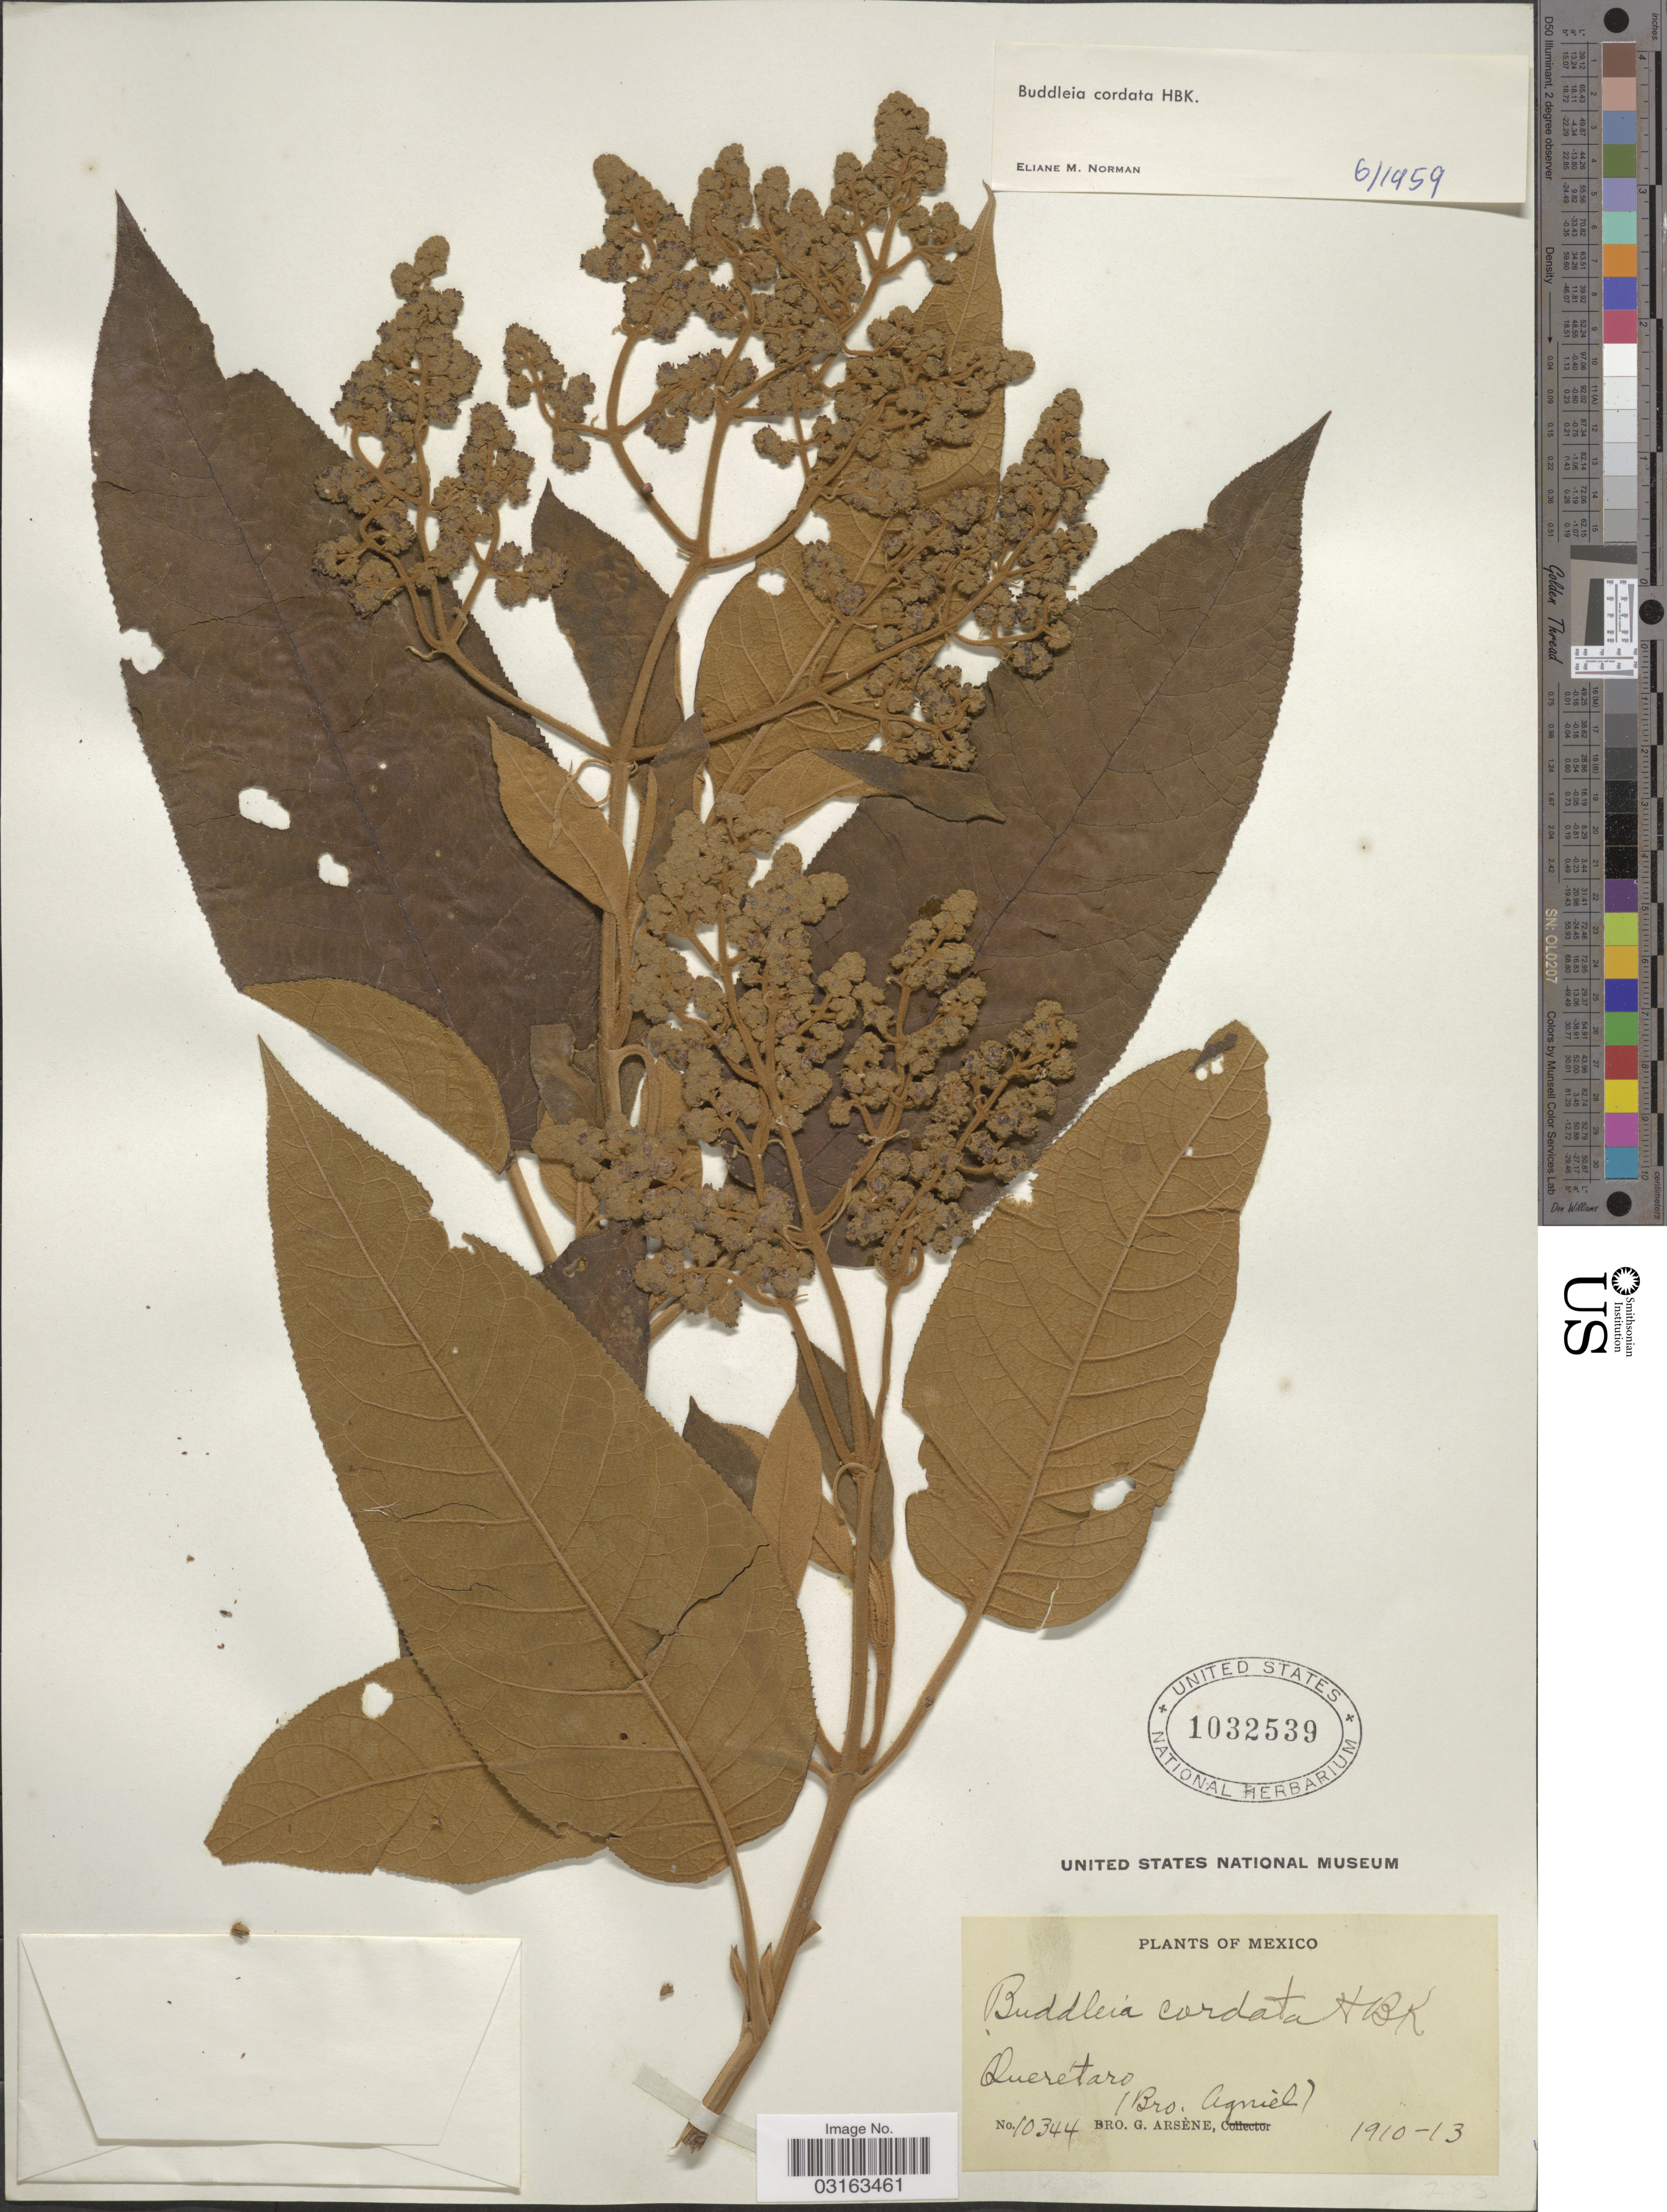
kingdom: Plantae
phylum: Tracheophyta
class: Magnoliopsida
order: Lamiales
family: Scrophulariaceae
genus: Buddleja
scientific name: Buddleja cordata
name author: Kunth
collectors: Bro. G. Arsène & Bro. Agniel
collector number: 10344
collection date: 1910/1913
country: Mexico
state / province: Querétaro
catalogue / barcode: US 1032539